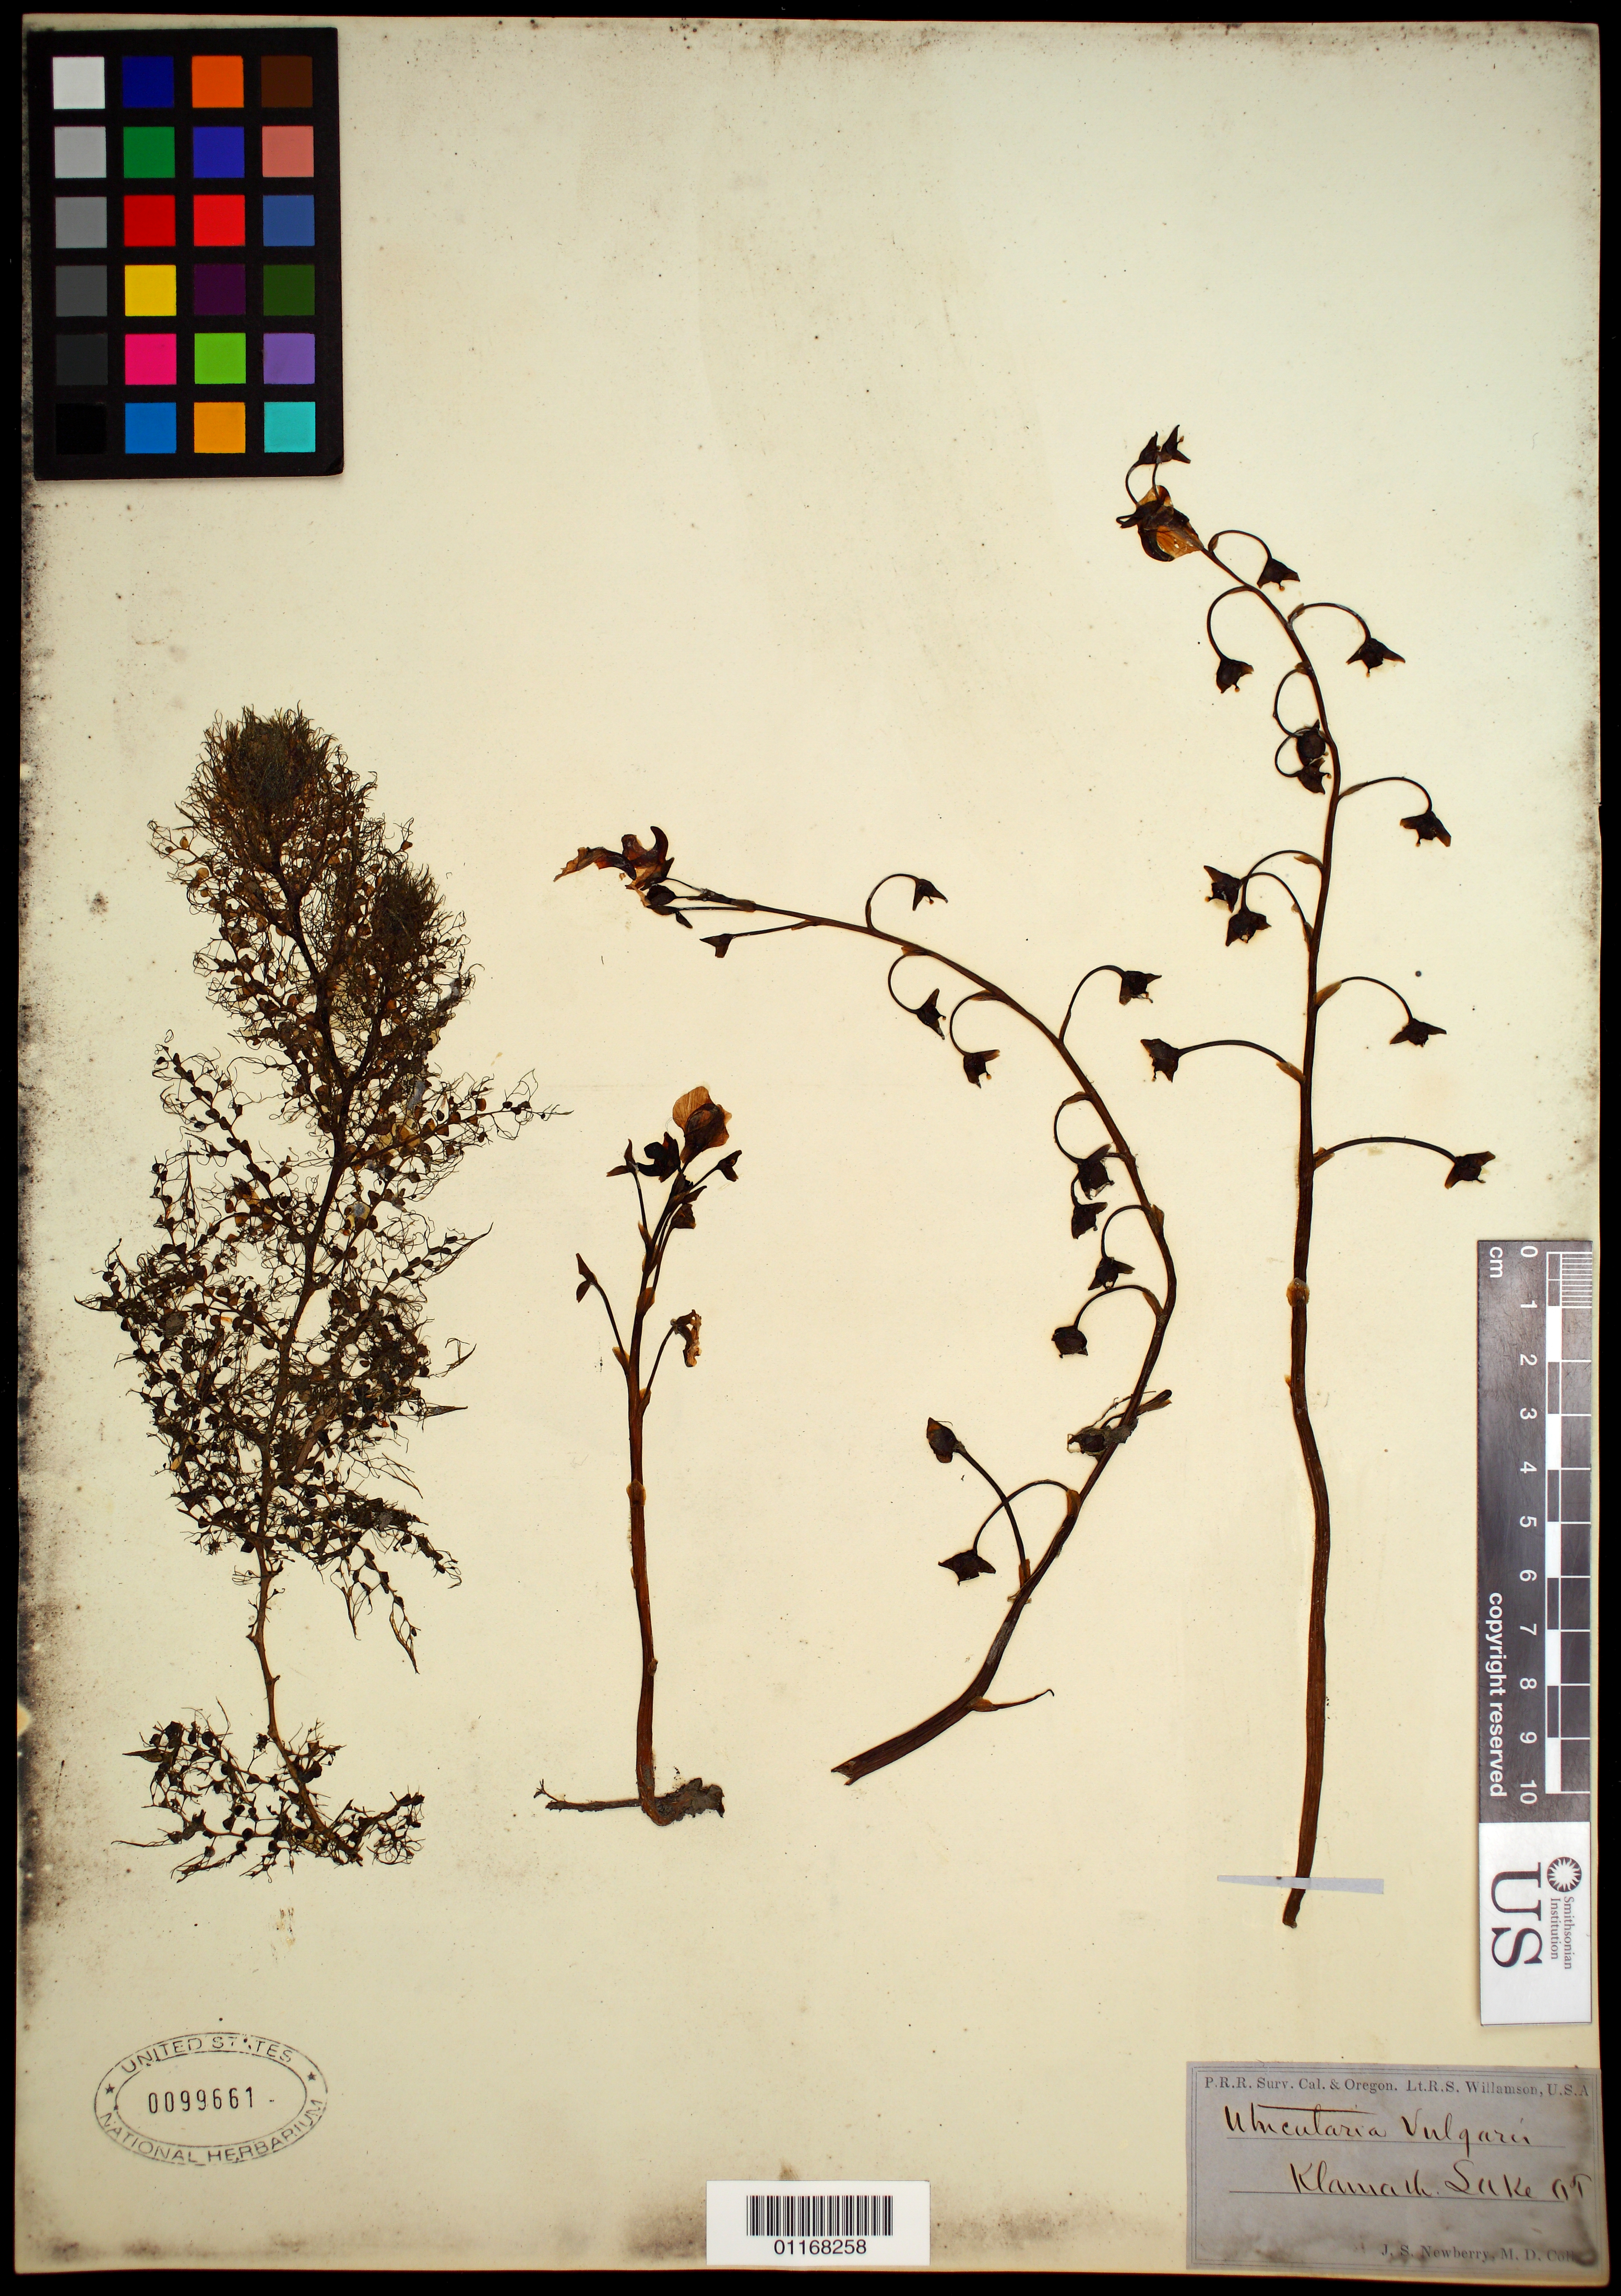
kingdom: Plantae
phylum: Tracheophyta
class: Magnoliopsida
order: Lamiales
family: Lentibulariaceae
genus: Utricularia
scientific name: Utricularia vulgaris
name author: L.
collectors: J. S. Newberry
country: United States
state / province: Oregon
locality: Klamath Sake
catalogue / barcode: US 99661